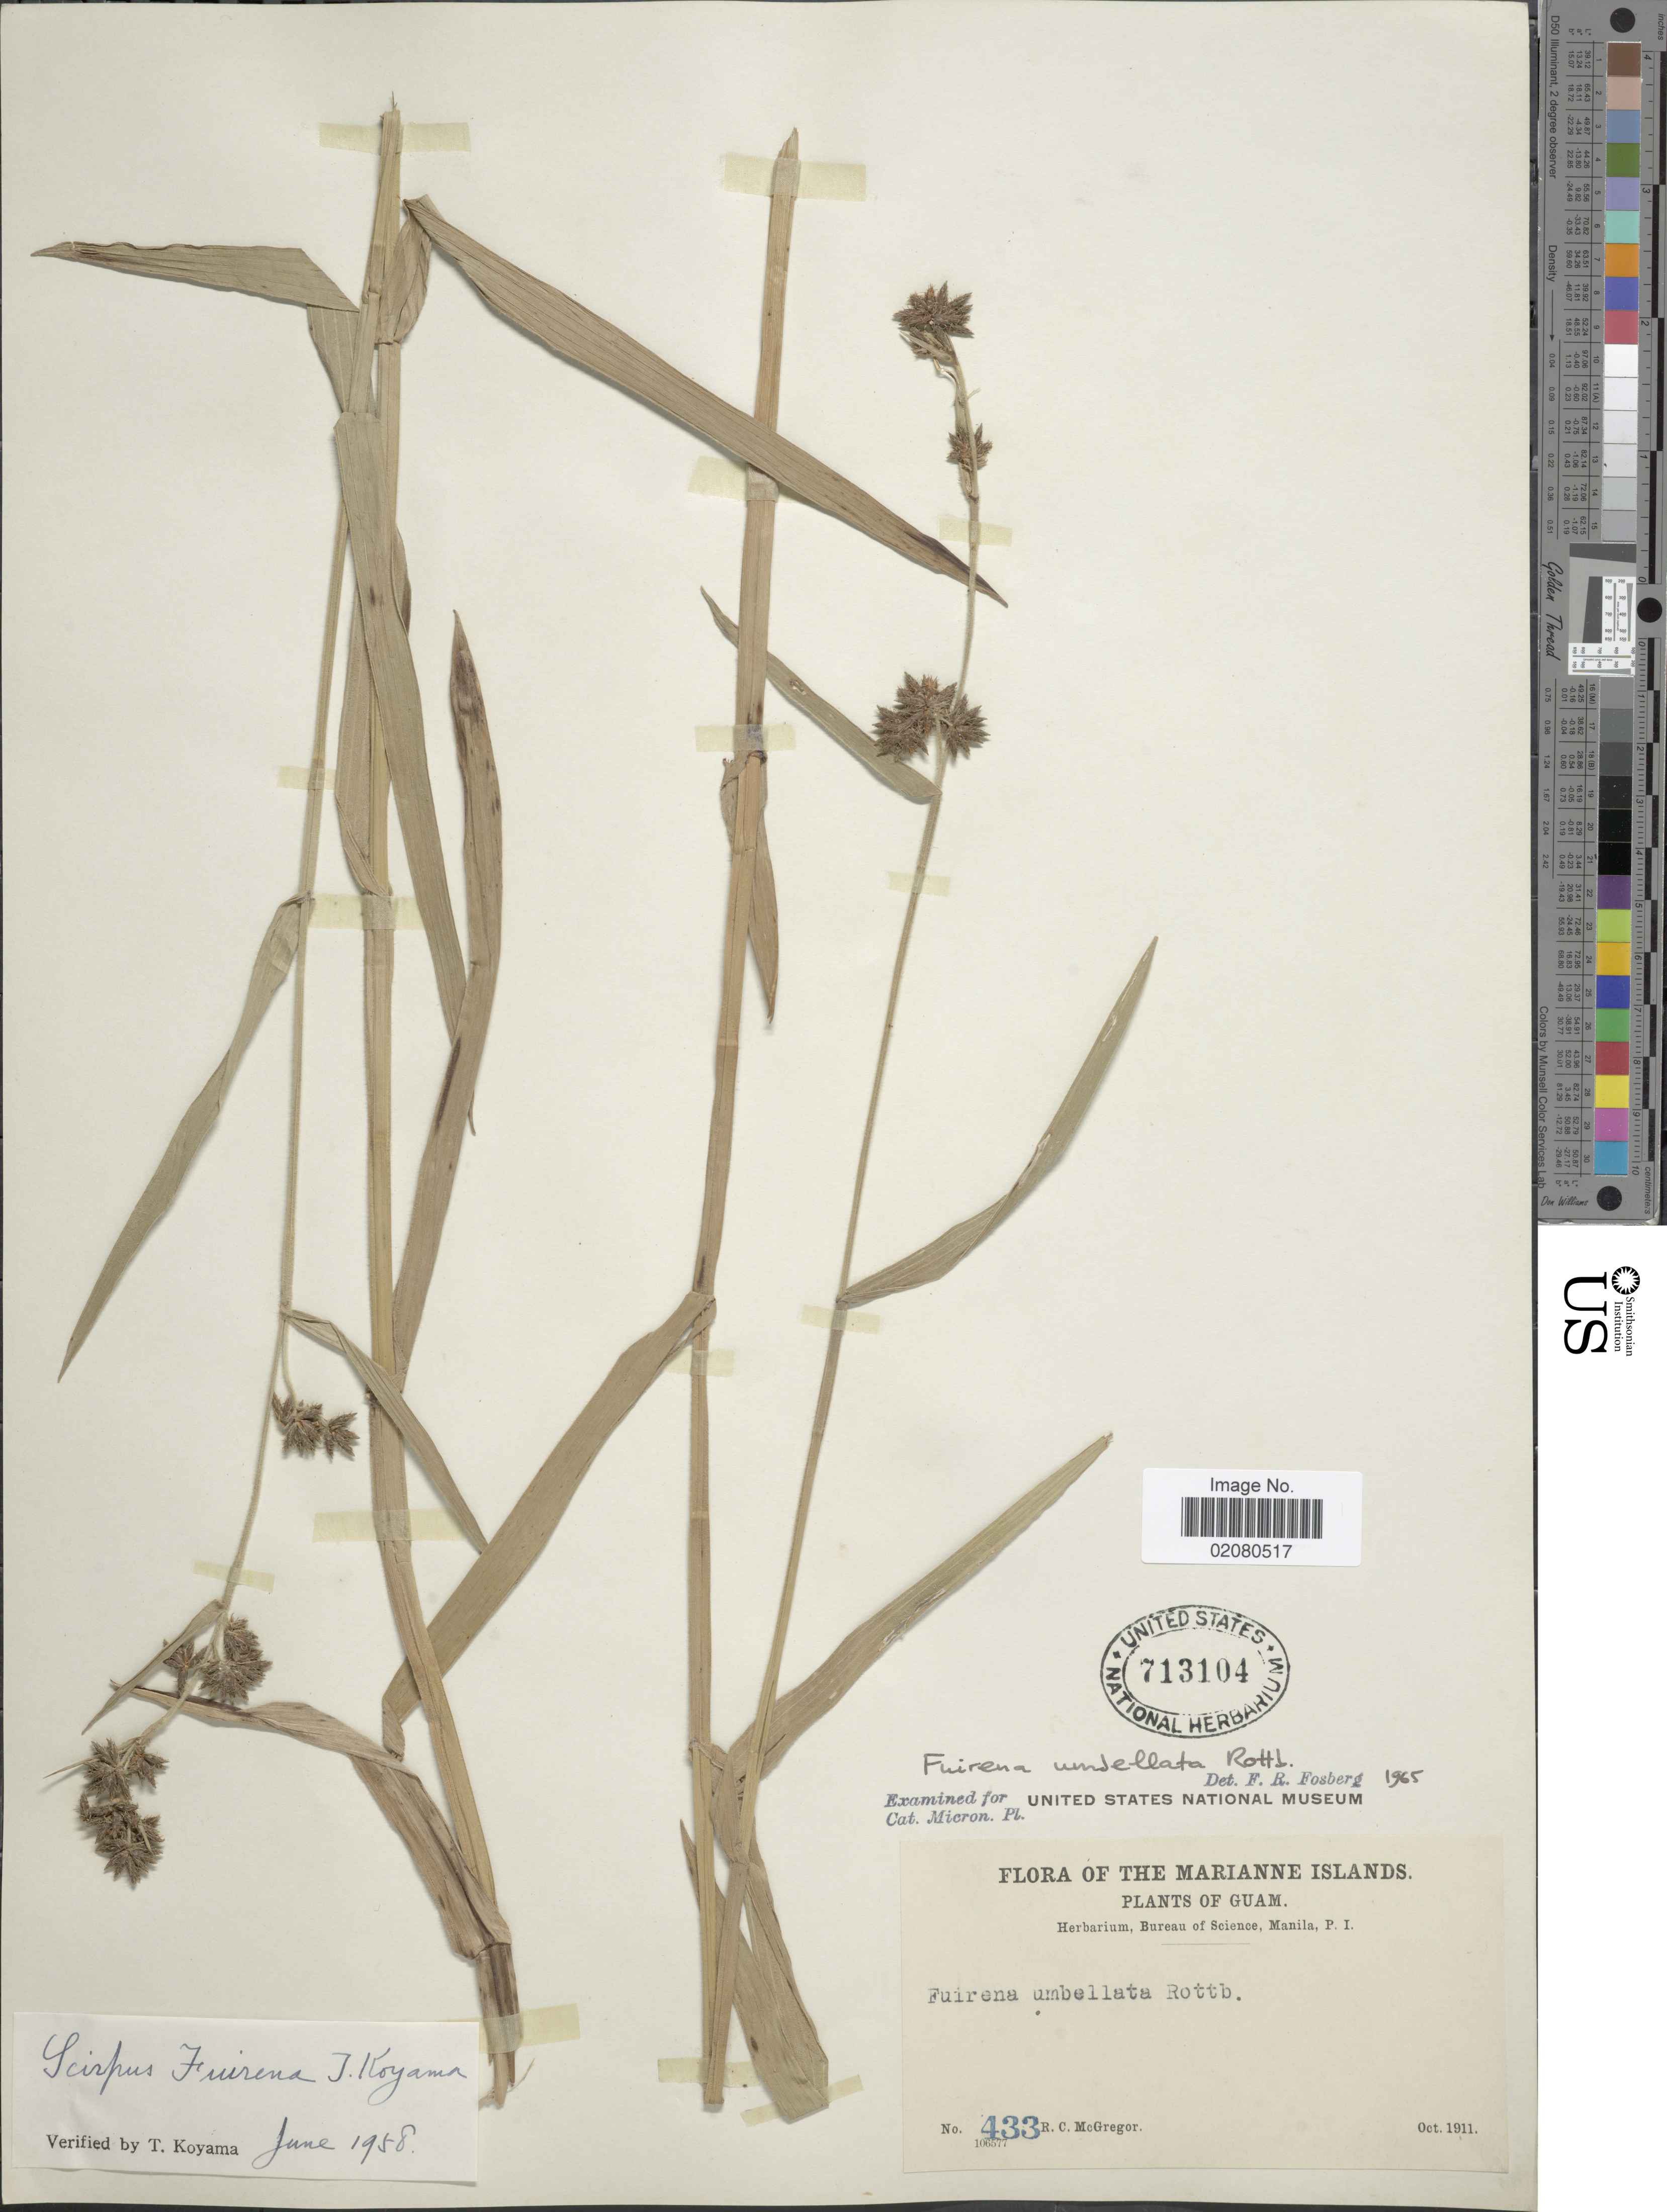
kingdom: Plantae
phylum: Tracheophyta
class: Liliopsida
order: Poales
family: Cyperaceae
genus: Fuirena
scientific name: Fuirena umbellata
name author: Rottb.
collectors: R. C. McGregor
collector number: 433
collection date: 1911-10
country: Guam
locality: Marianne Islands.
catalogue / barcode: US 713104